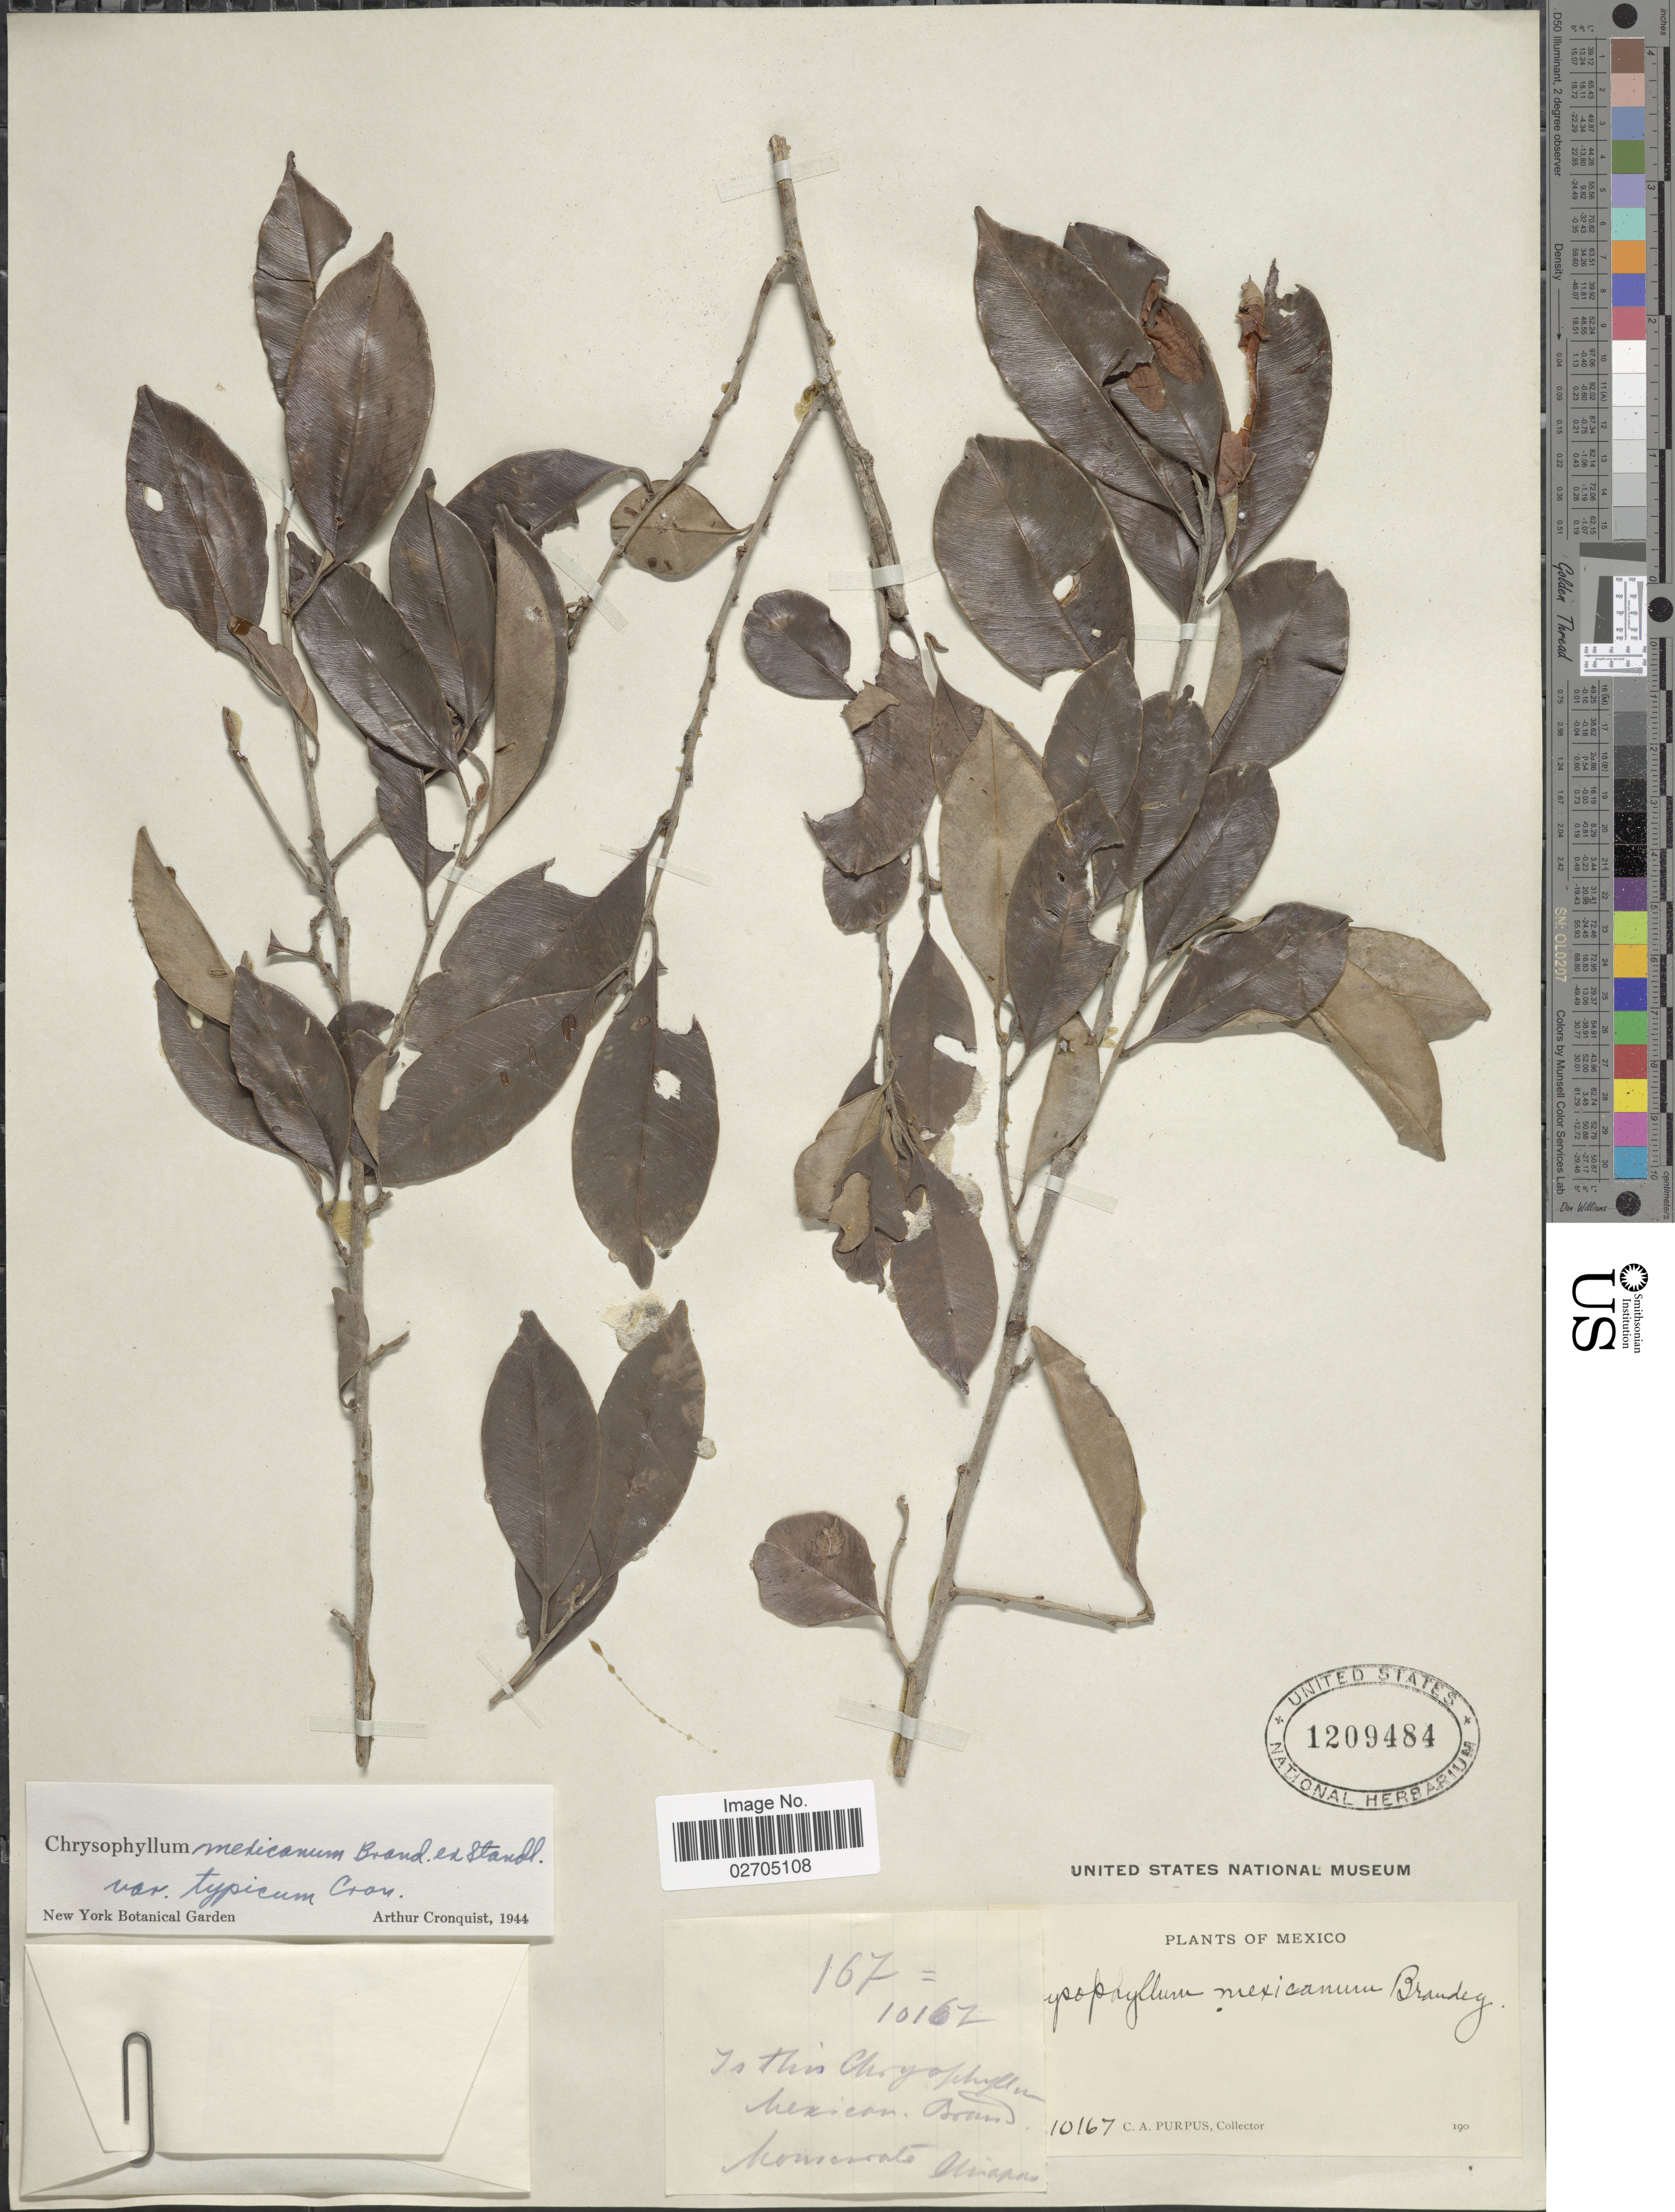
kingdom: Plantae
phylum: Tracheophyta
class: Magnoliopsida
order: Ericales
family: Sapotaceae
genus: Chrysophyllum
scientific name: Chrysophyllum mexicanum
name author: Brandegee ex Standl.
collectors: C. A. Purpus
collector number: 10167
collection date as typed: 190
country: Mexico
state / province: Chiapas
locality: Monserrate, Chiapas.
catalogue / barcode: US 1209484